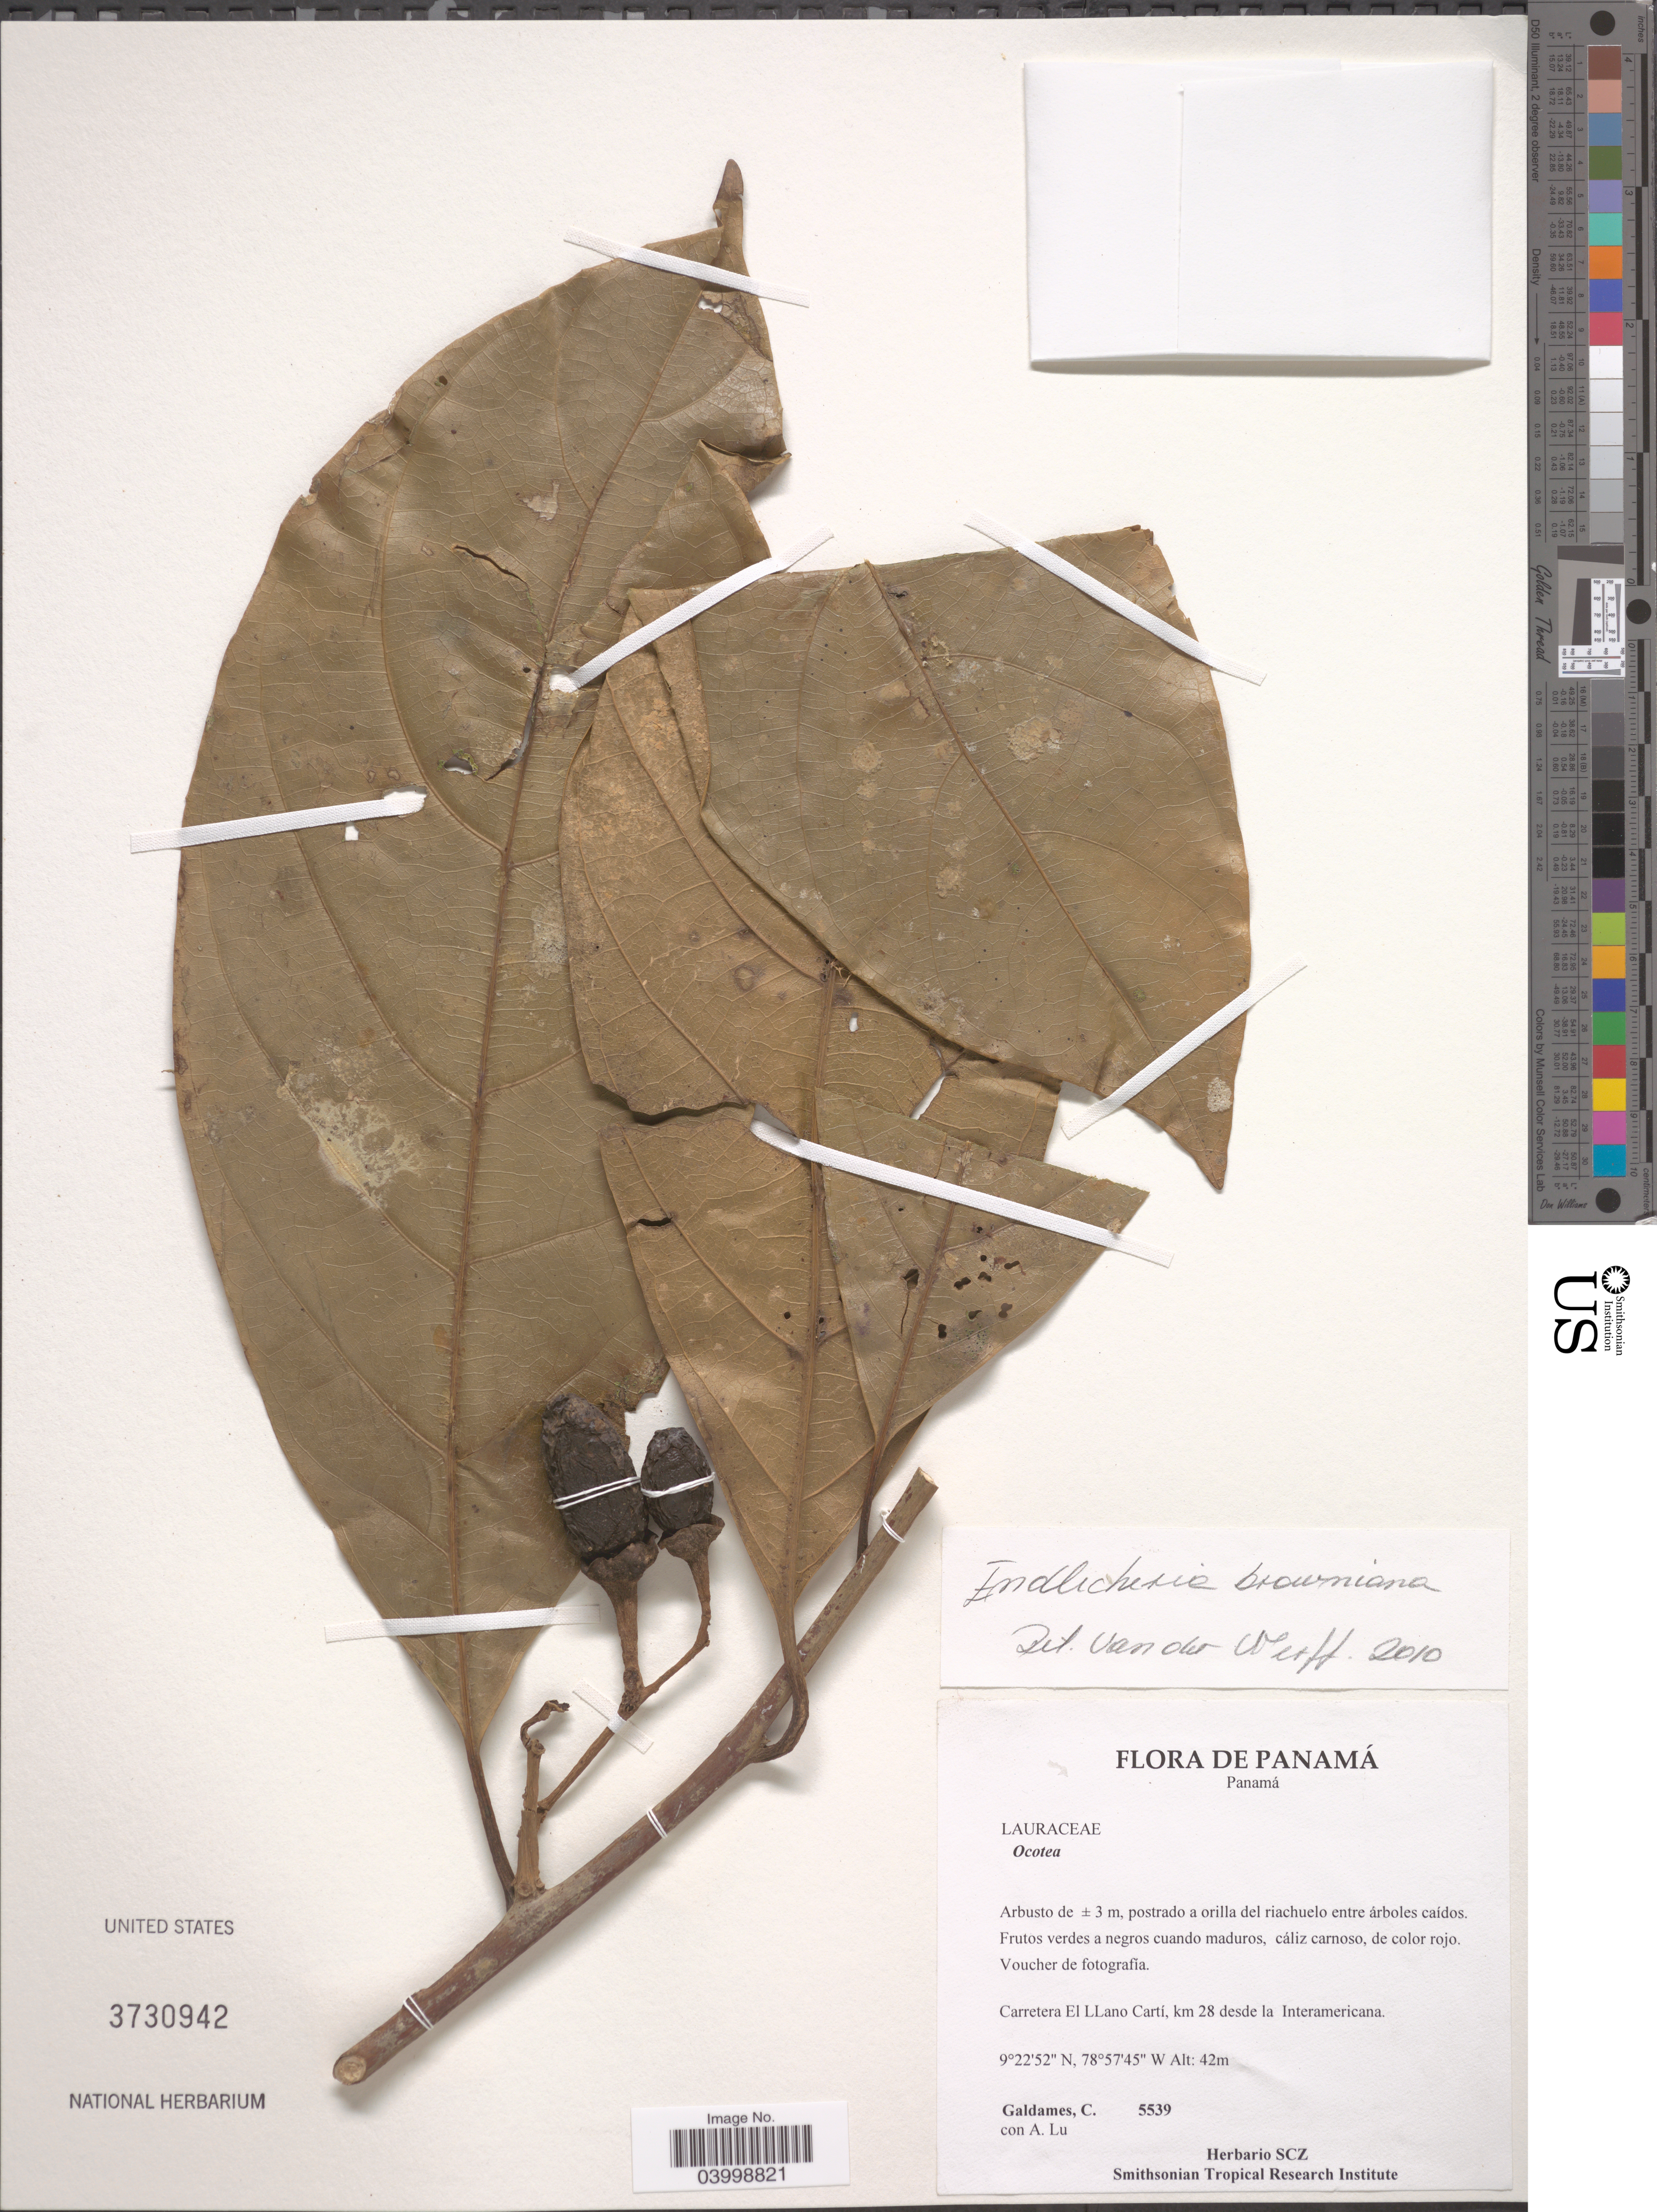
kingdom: Plantae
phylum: Tracheophyta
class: Magnoliopsida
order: Laurales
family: Lauraceae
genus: Endlicheria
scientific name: Endlicheria browniana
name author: Mez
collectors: C. Galdames & A. Lu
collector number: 5539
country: Panama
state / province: Panamá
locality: Carretera El Llano Cartí, km 28 desde la Interamericana.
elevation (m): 42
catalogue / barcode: US 3730942